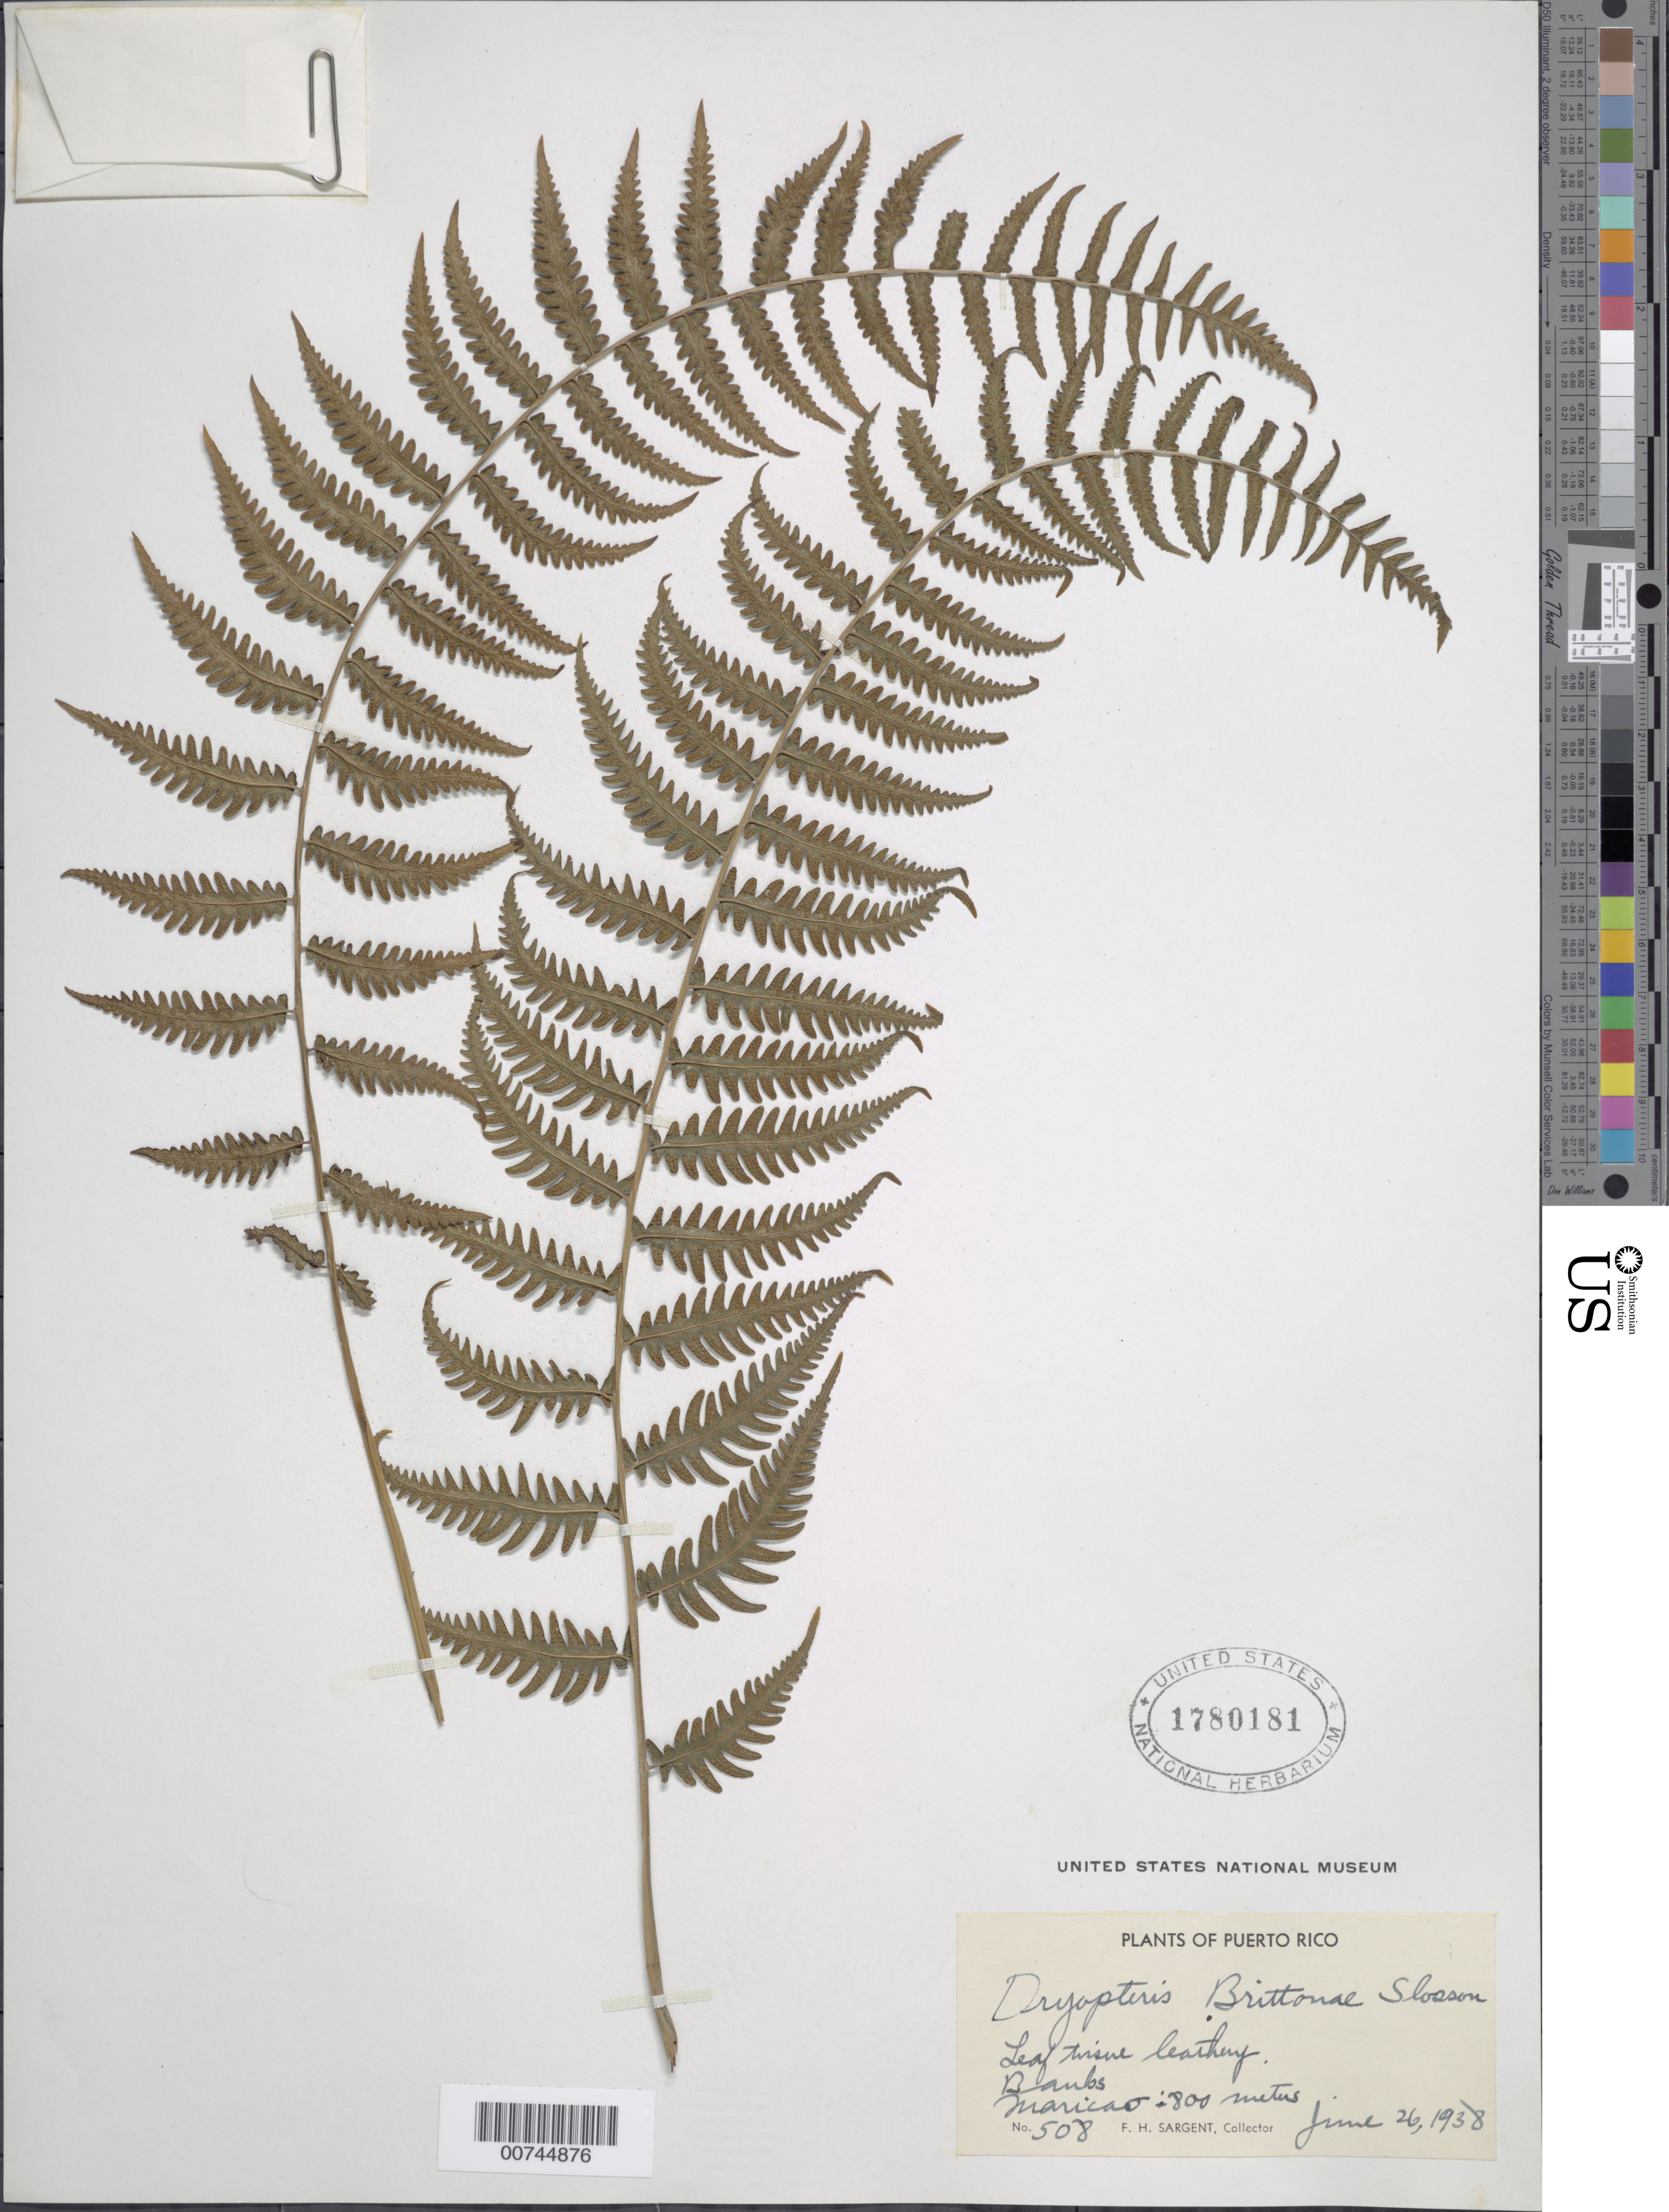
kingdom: Plantae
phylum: Tracheophyta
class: Polypodiopsida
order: Polypodiales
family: Thelypteridaceae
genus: Goniopteris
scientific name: Goniopteris brittonae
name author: (Slosson ex Maxon) Ching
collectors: F. H. Sargent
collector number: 508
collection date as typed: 26 Jun 1938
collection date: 1938-06-26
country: Puerto Rico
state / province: Maricao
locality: Maricao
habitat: Banks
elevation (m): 800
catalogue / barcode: US 1780181